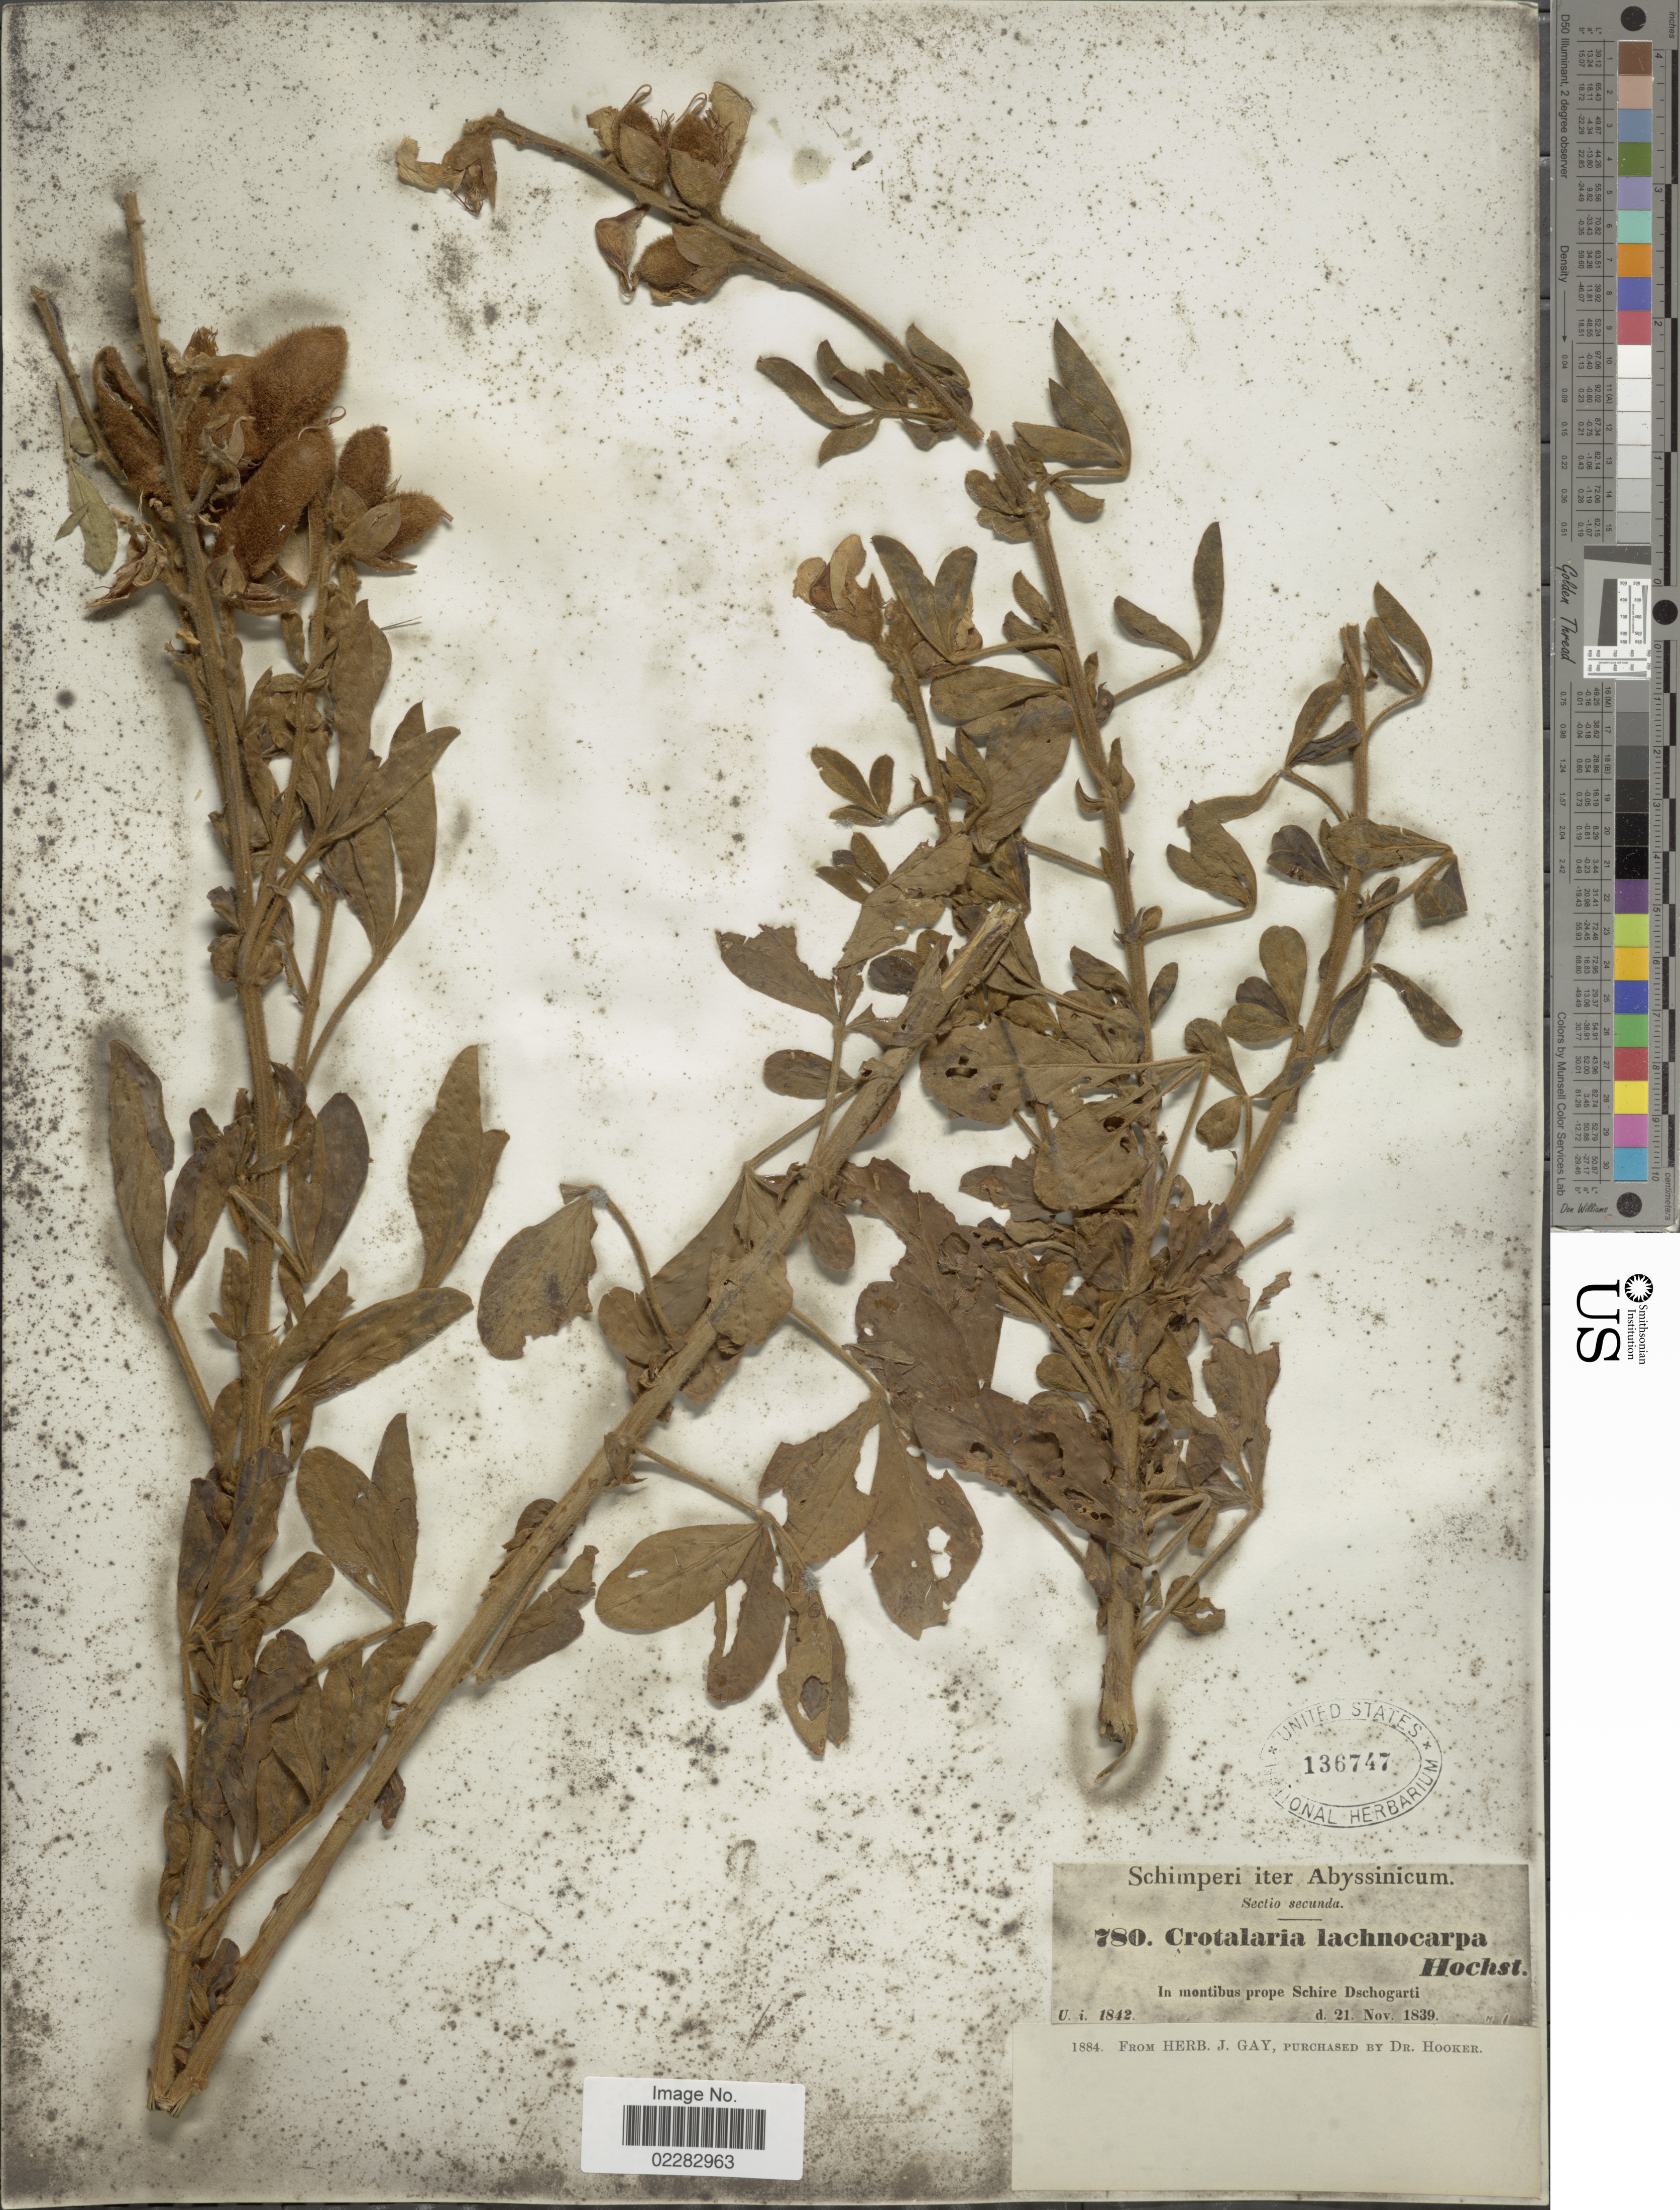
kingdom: Plantae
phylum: Tracheophyta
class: Magnoliopsida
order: Fabales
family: Fabaceae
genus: Crotalaria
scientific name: Crotalaria lachnocarpa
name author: Hochst. ex Baker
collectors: -. Schimper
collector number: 780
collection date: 1839-11-21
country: Eritrea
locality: Abyssinicum, in montibus prope Schire Dschogarti.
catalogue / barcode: US 136747